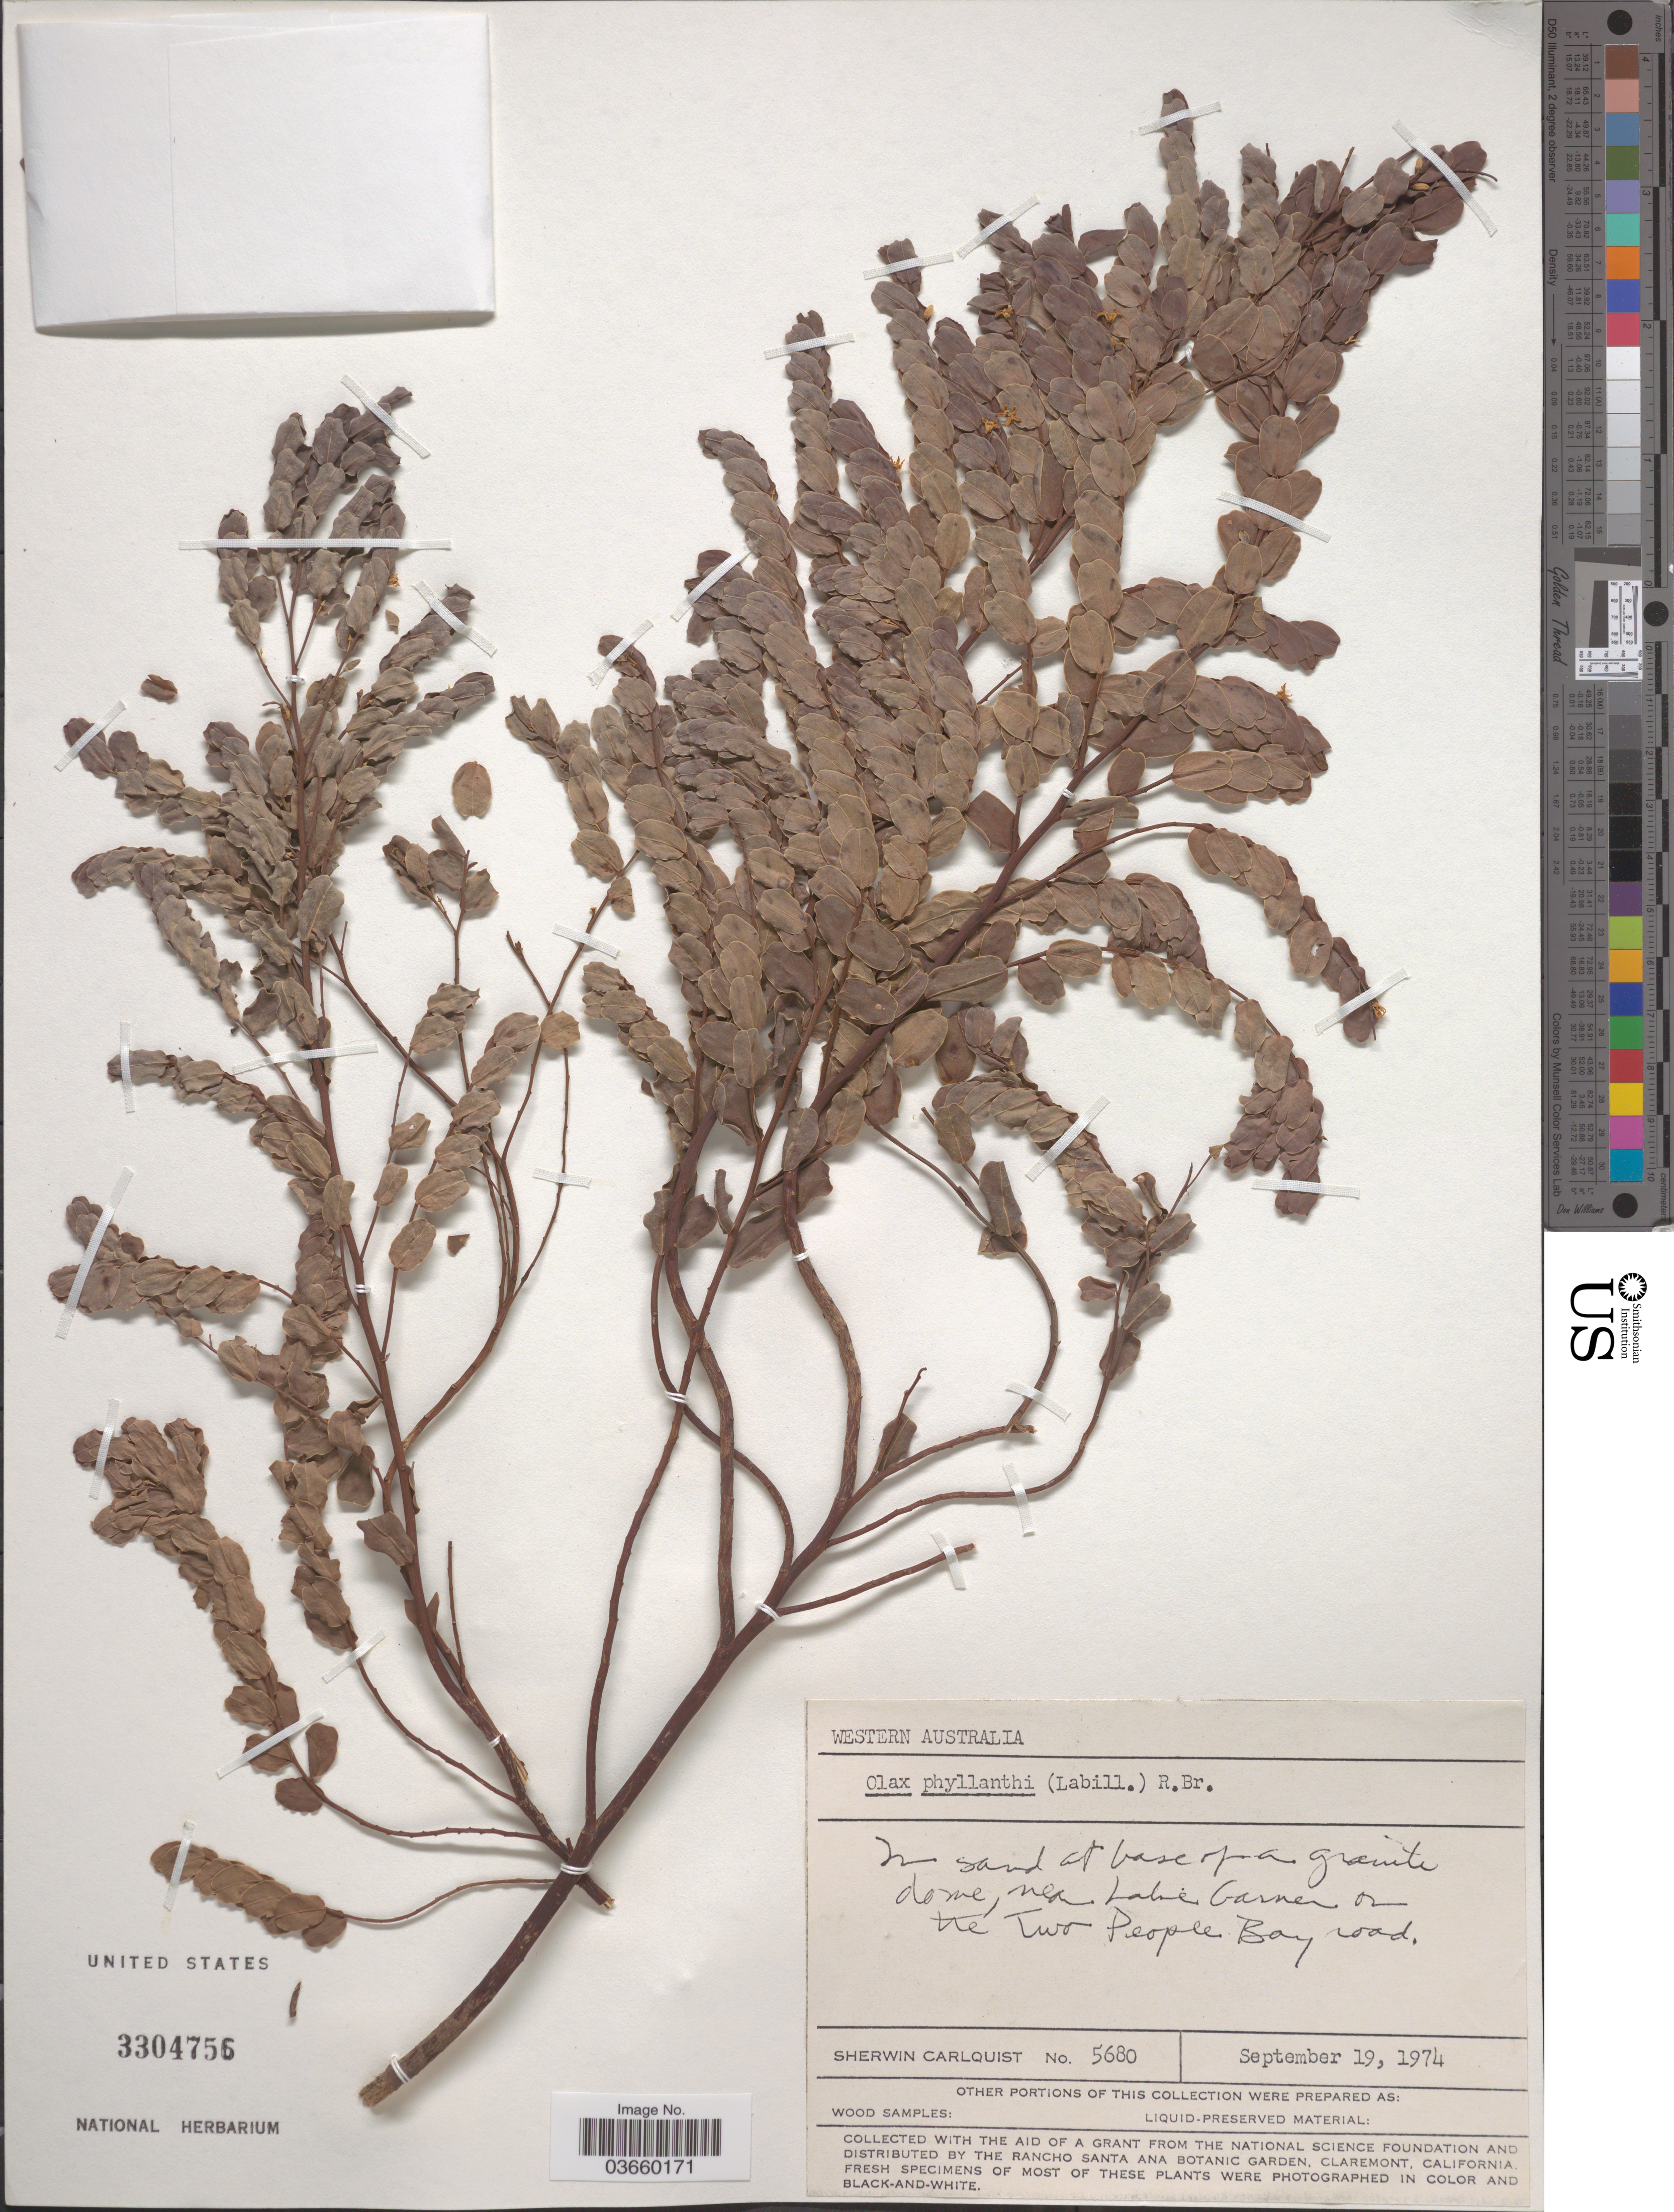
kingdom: Plantae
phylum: Tracheophyta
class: Magnoliopsida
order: Santalales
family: Olacaceae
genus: Olax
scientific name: Olax phyllanthi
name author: R. Br.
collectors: S. Carlquist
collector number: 5680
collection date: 1974-09-19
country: Australia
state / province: Western Australia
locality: Near Lake Garner of the Two People Bay road.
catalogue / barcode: US 3304756